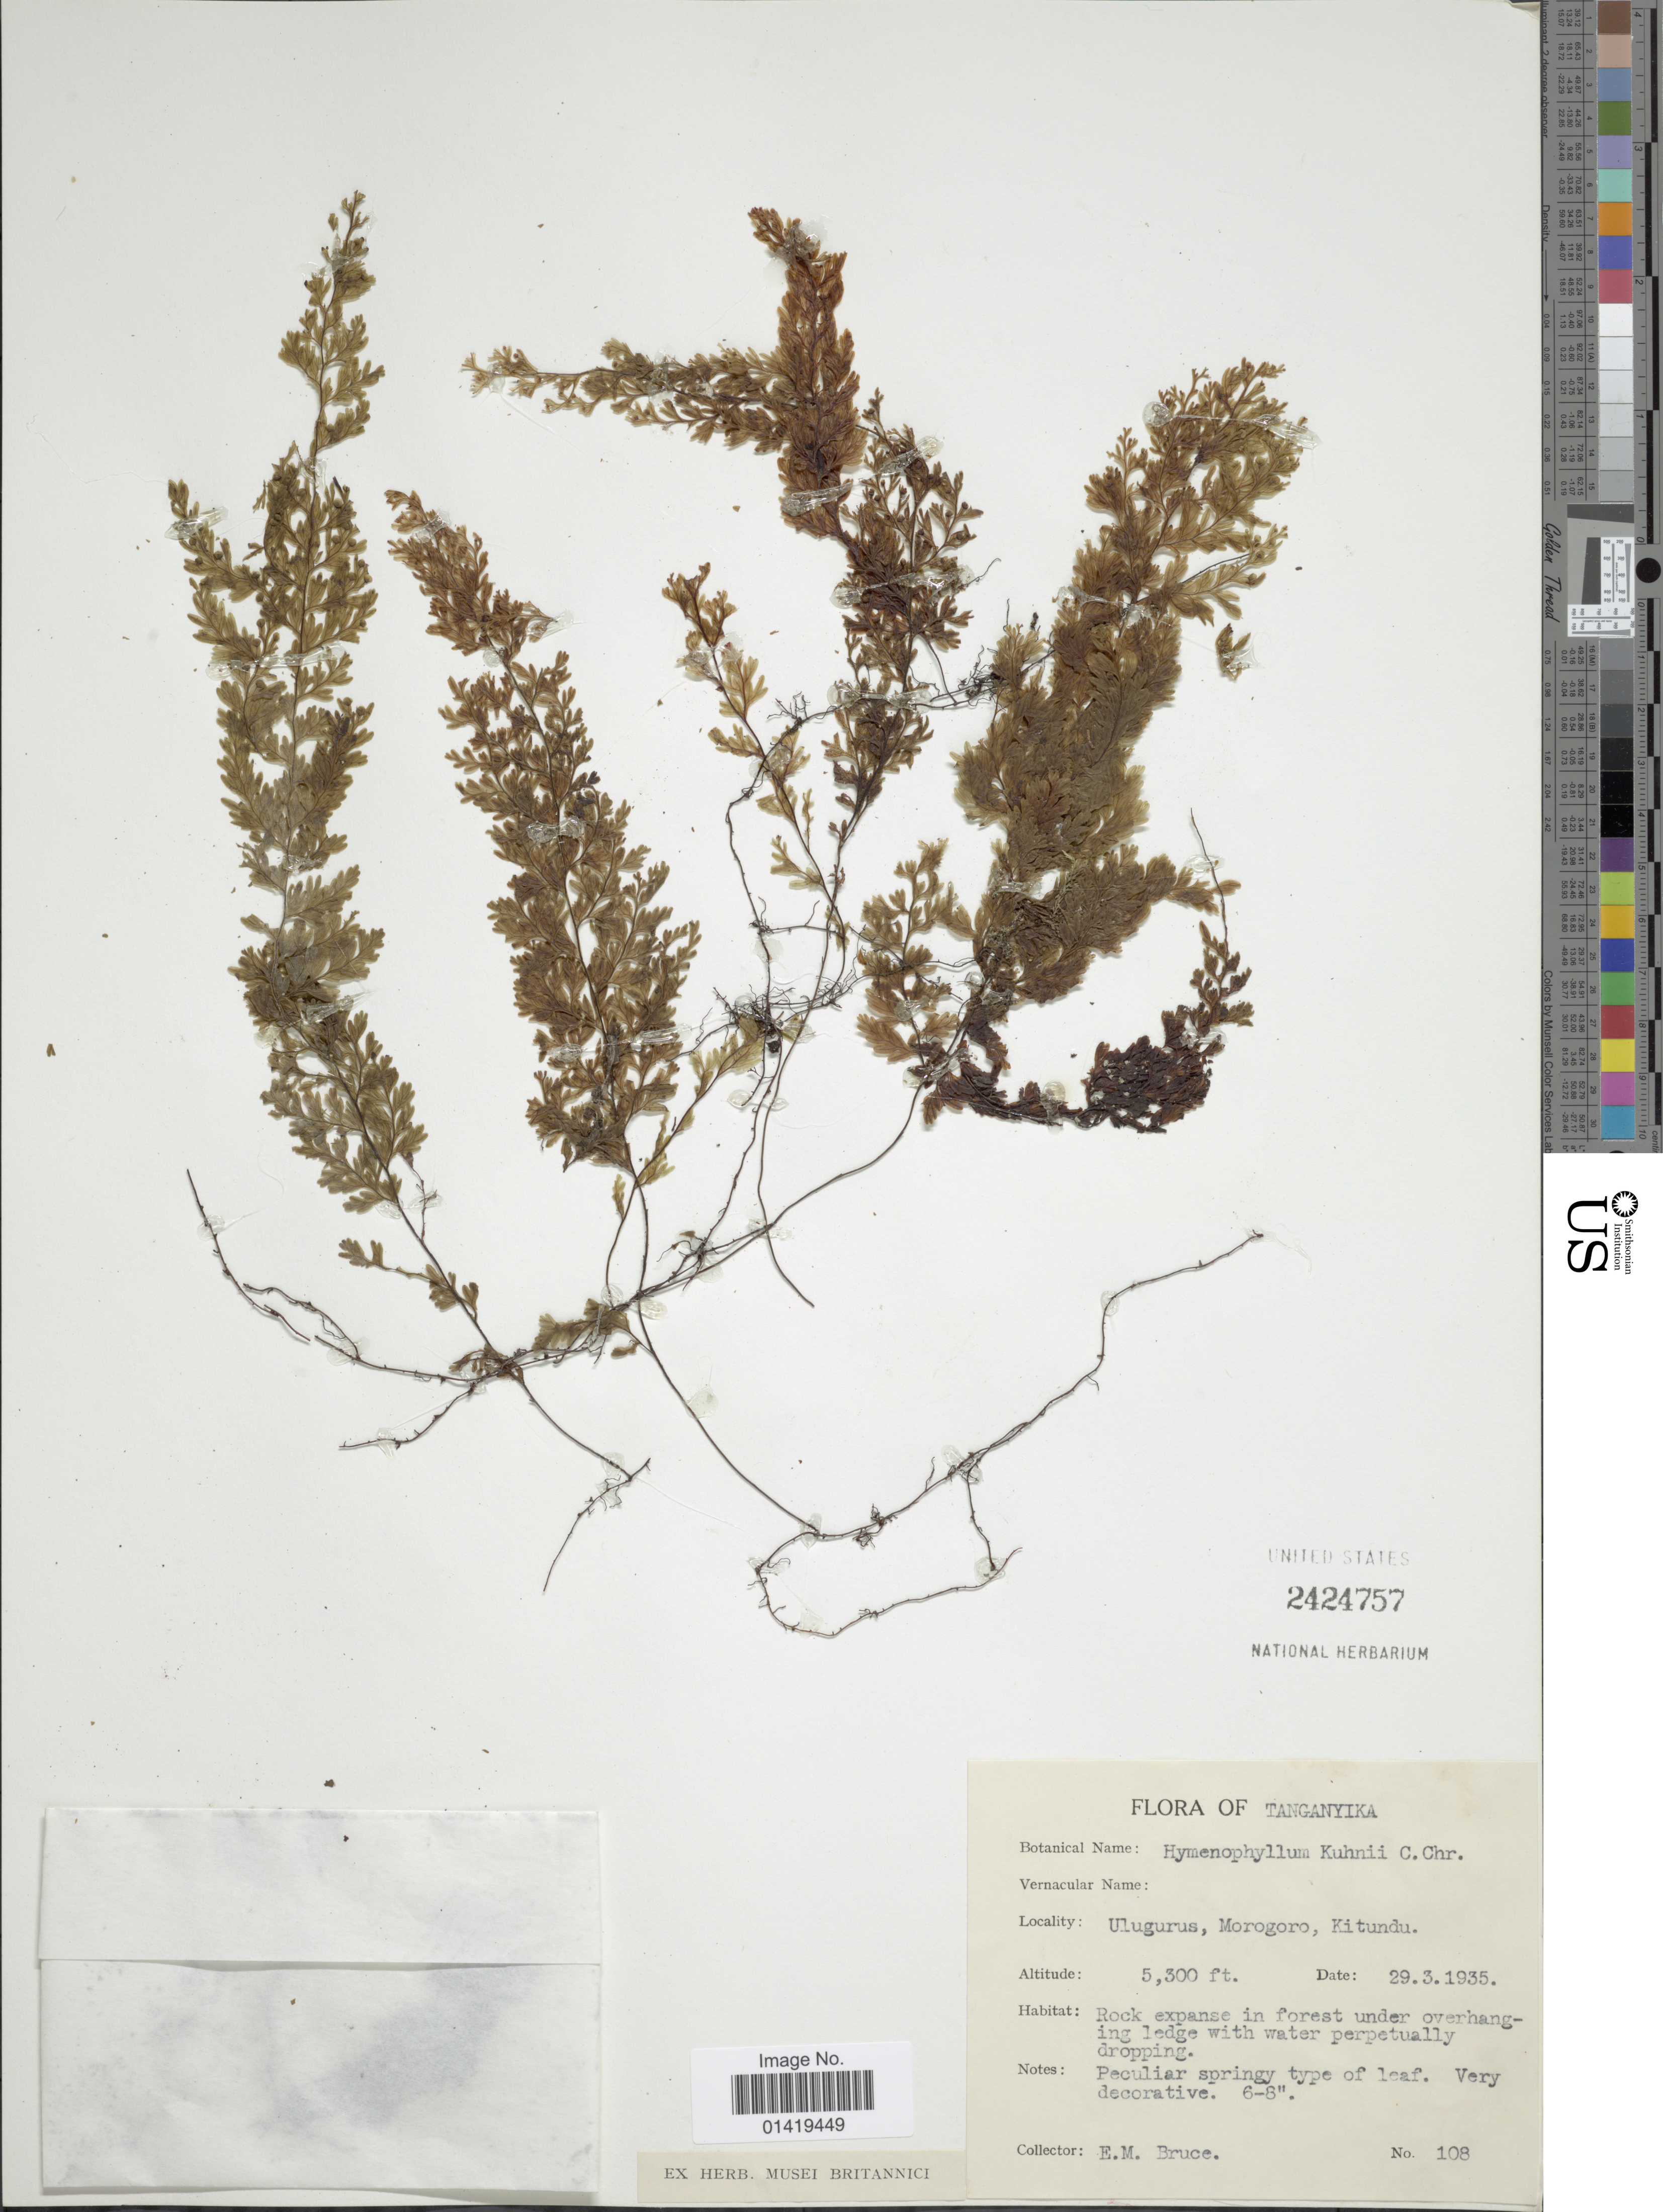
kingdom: Plantae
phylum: Tracheophyta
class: Polypodiopsida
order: Hymenophyllales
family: Hymenophyllaceae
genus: Hymenophyllum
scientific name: Hymenophyllum kuhnii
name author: C. Chr.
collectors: E. Bruce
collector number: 108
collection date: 1935-03-29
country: Tanzania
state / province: Morogoro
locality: Tanganyika, Ulugurus, Morogoro, Kitundu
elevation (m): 1615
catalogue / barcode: US 2424757